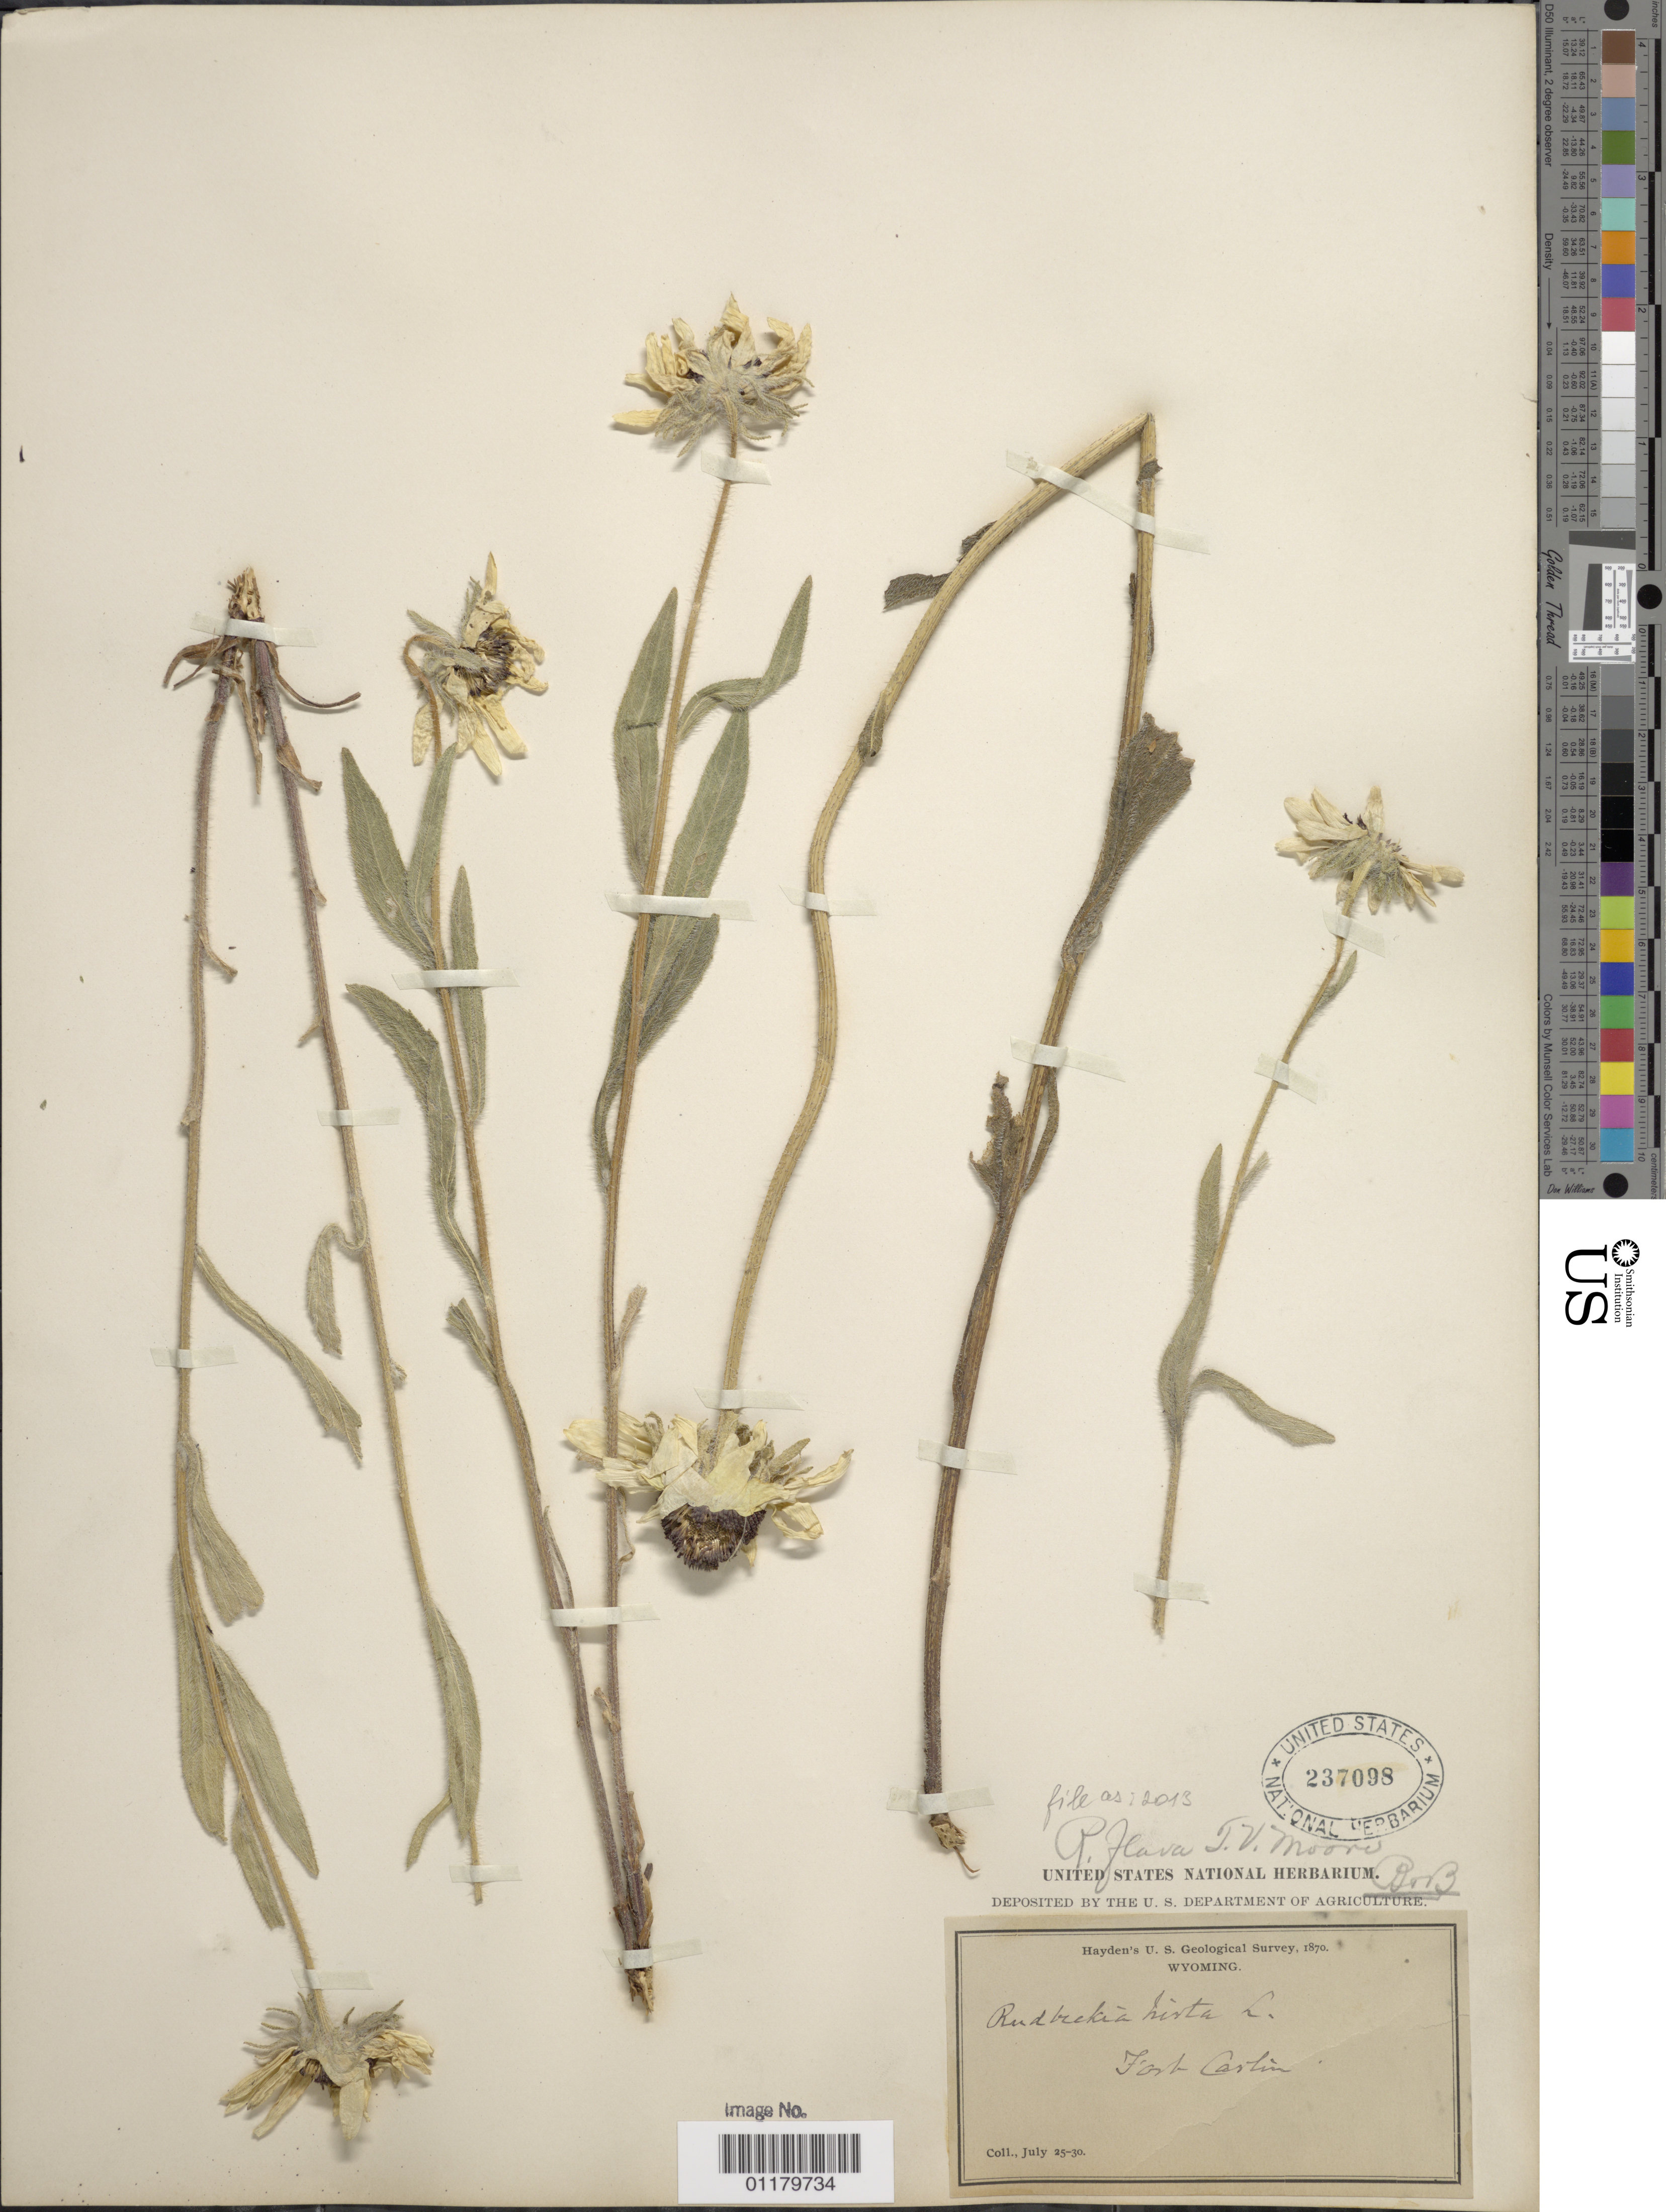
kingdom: Plantae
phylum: Tracheophyta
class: Magnoliopsida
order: Asterales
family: Asteraceae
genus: Rudbeckia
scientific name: Rudbeckia flava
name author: T.V. Moore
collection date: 1870-07-25/1870-07-30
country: United States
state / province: Wyoming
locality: Fort Carlin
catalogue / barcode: US 327098